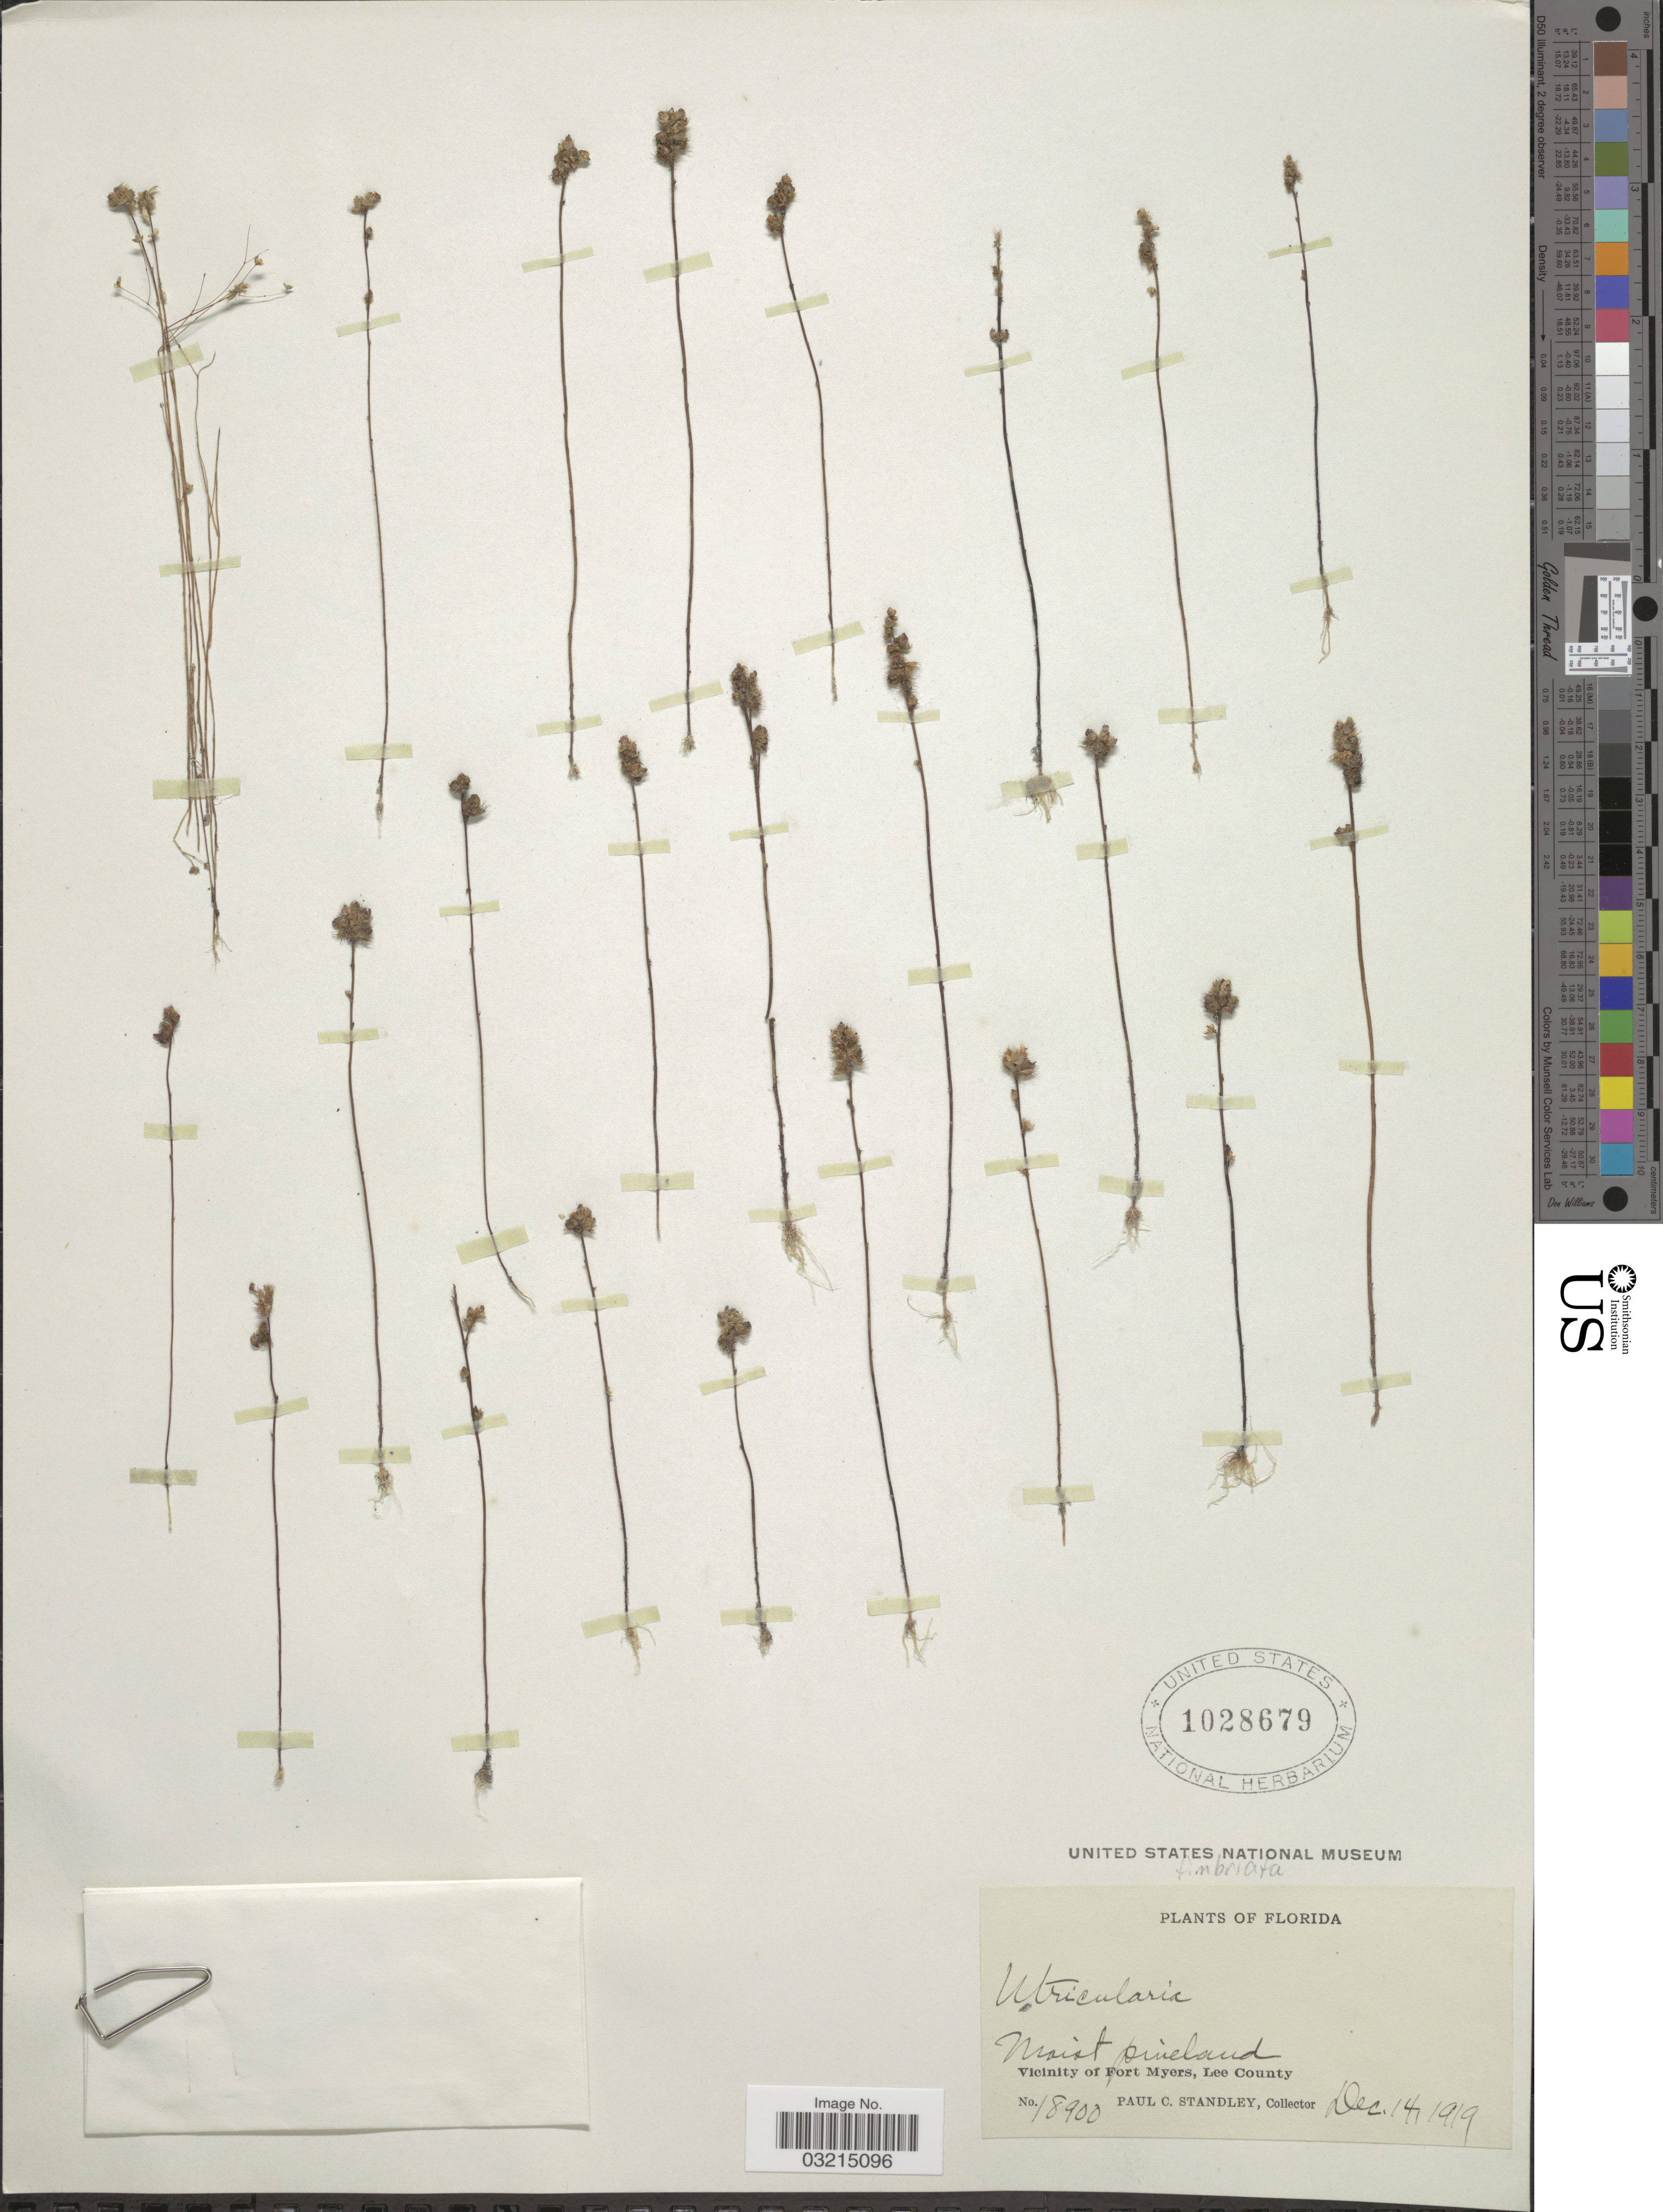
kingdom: Plantae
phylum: Tracheophyta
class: Magnoliopsida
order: Lamiales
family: Lentibulariaceae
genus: Utricularia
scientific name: Utricularia fimbriata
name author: Kunth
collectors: P. C. Standley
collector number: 18900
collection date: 1919-12-14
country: United States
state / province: Florida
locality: Vicinity of Fort Myers, Lee County.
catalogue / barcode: US 1028679